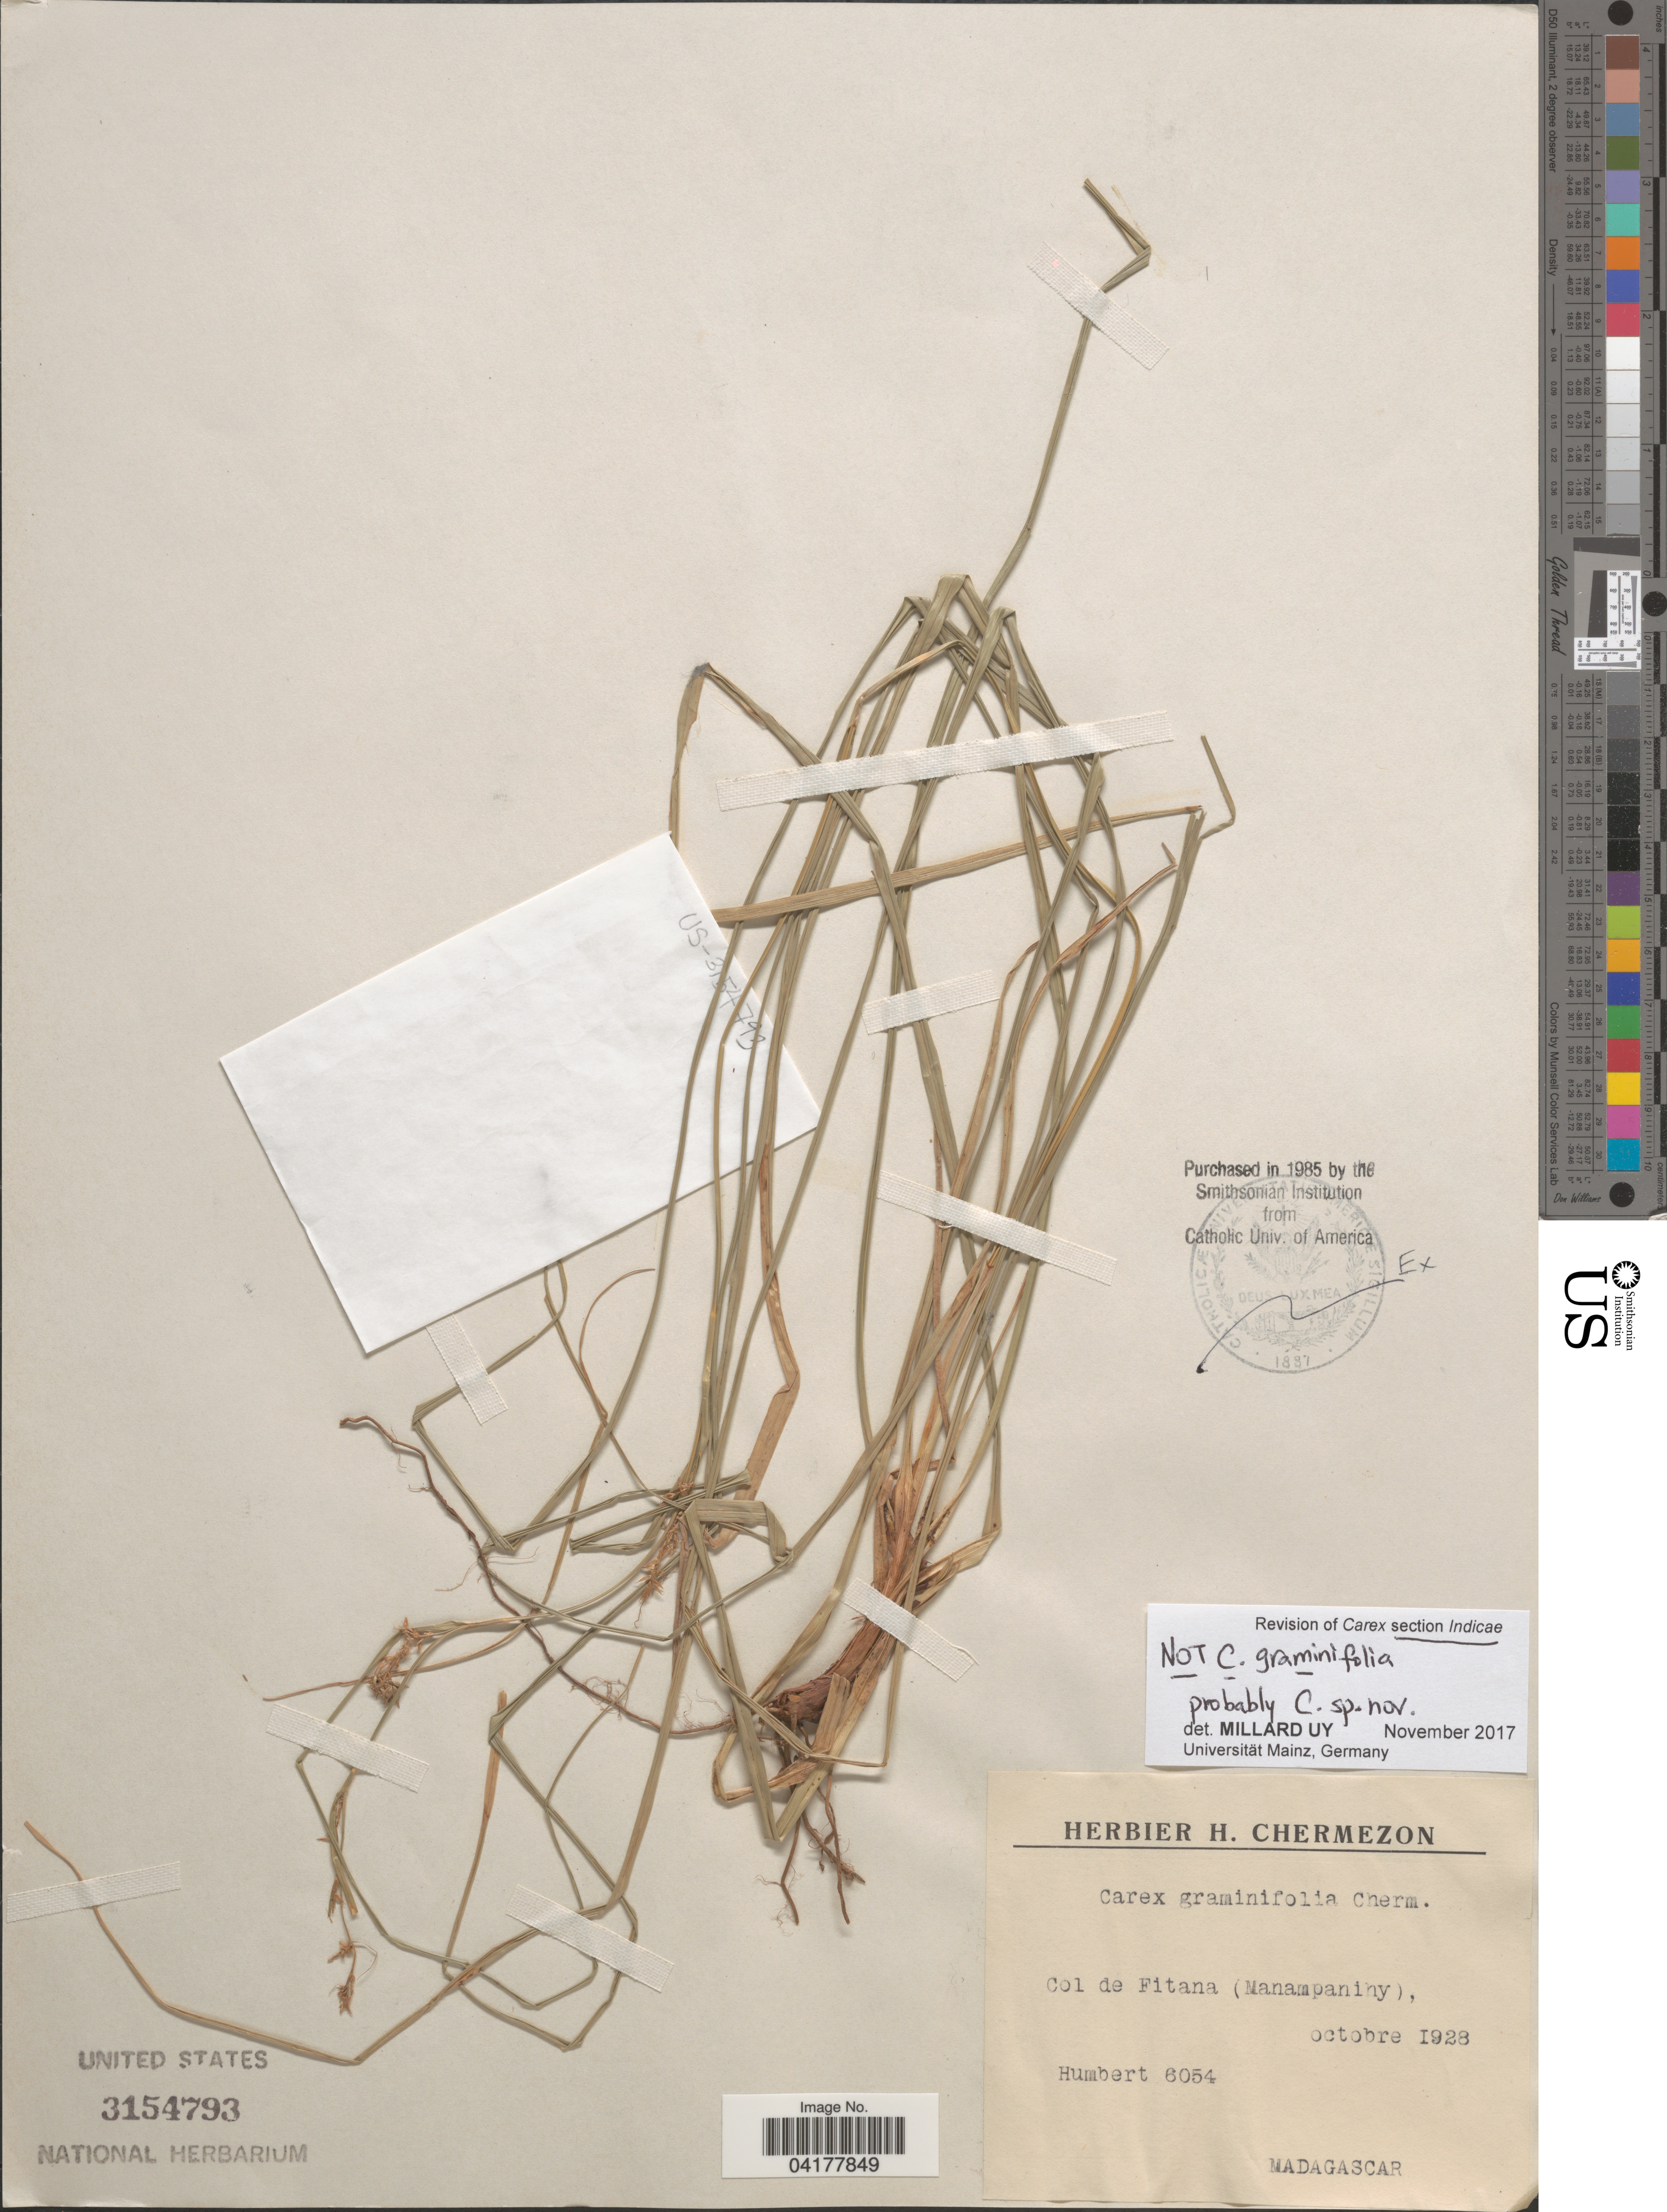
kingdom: Plantae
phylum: Tracheophyta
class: Liliopsida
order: Poales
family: Cyperaceae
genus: Carex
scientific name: Carex sp.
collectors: -- Humbert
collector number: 6054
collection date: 1928-10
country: Madagascar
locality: De Fitana (Manampaniny).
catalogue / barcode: US 3154793